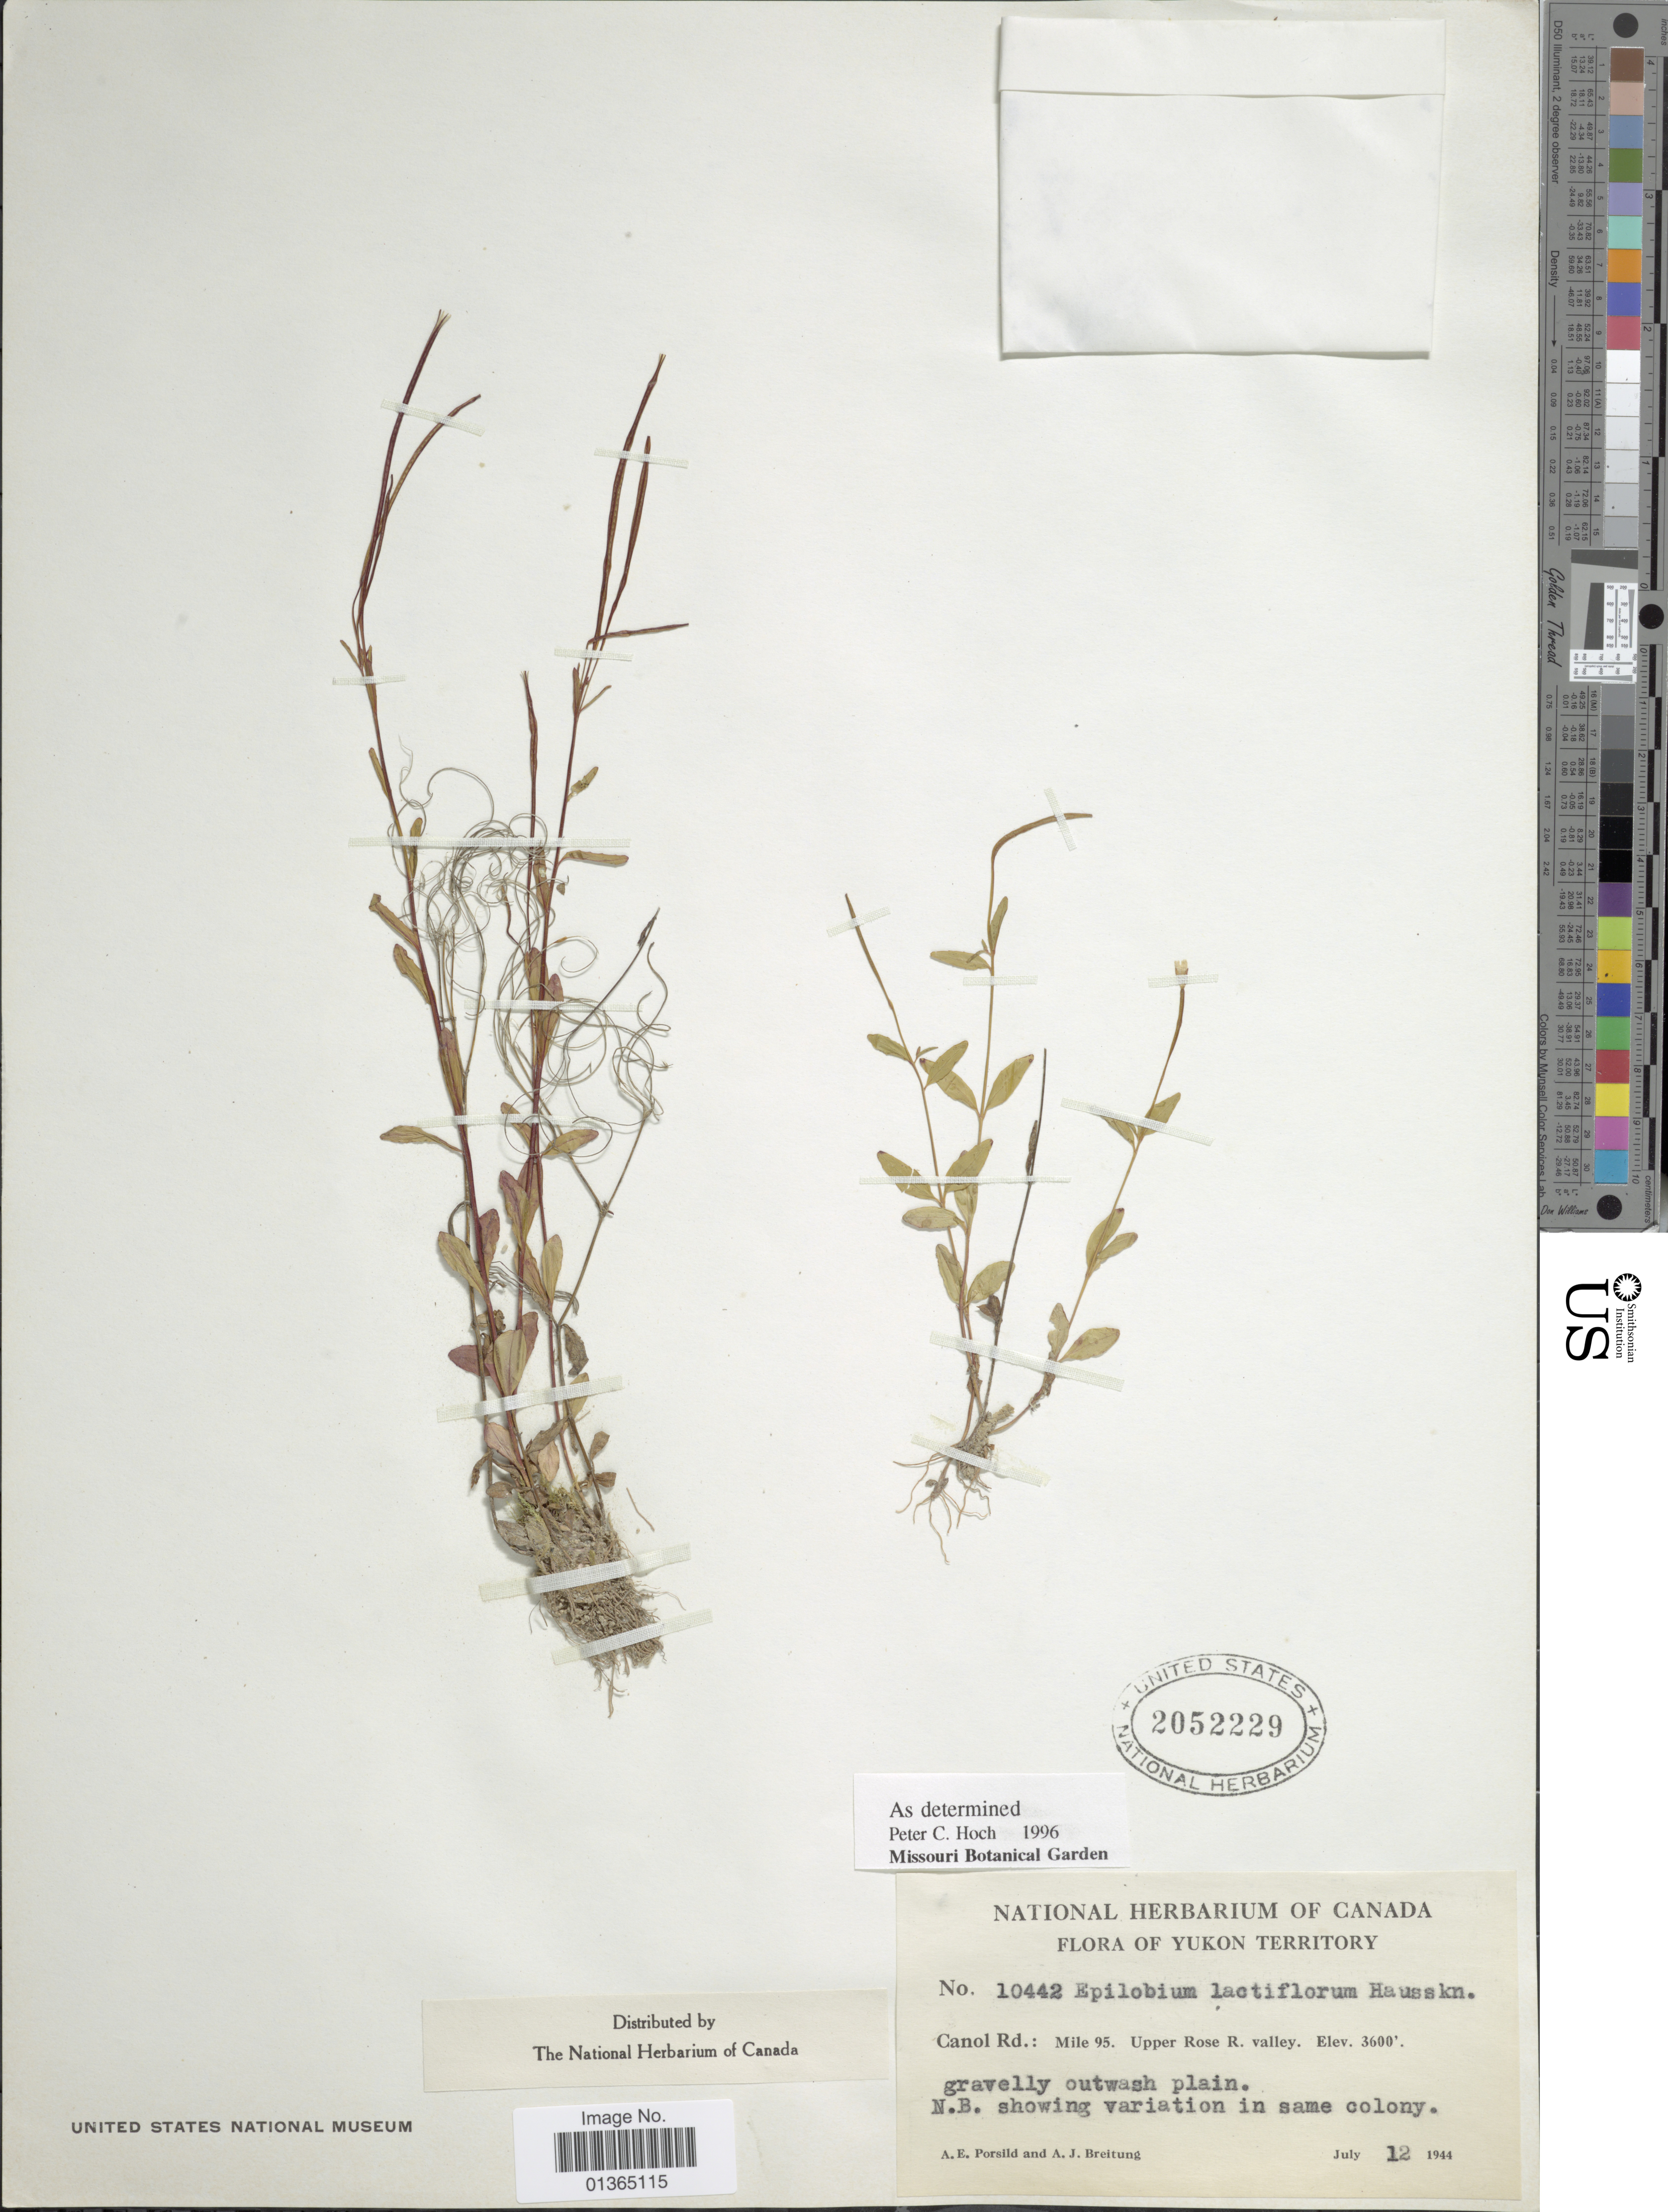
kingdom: Plantae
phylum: Tracheophyta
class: Magnoliopsida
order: Myrtales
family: Onagraceae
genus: Epilobium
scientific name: Epilobium lactiflorum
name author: Hausskn.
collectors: A. E. Porsild & A. Breitung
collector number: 10442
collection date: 1944-07-12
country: Canada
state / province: Yukon Territory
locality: Canol Rd.: Mile 95. Upper Rose R. valley.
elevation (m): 1097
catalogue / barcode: US 2052229